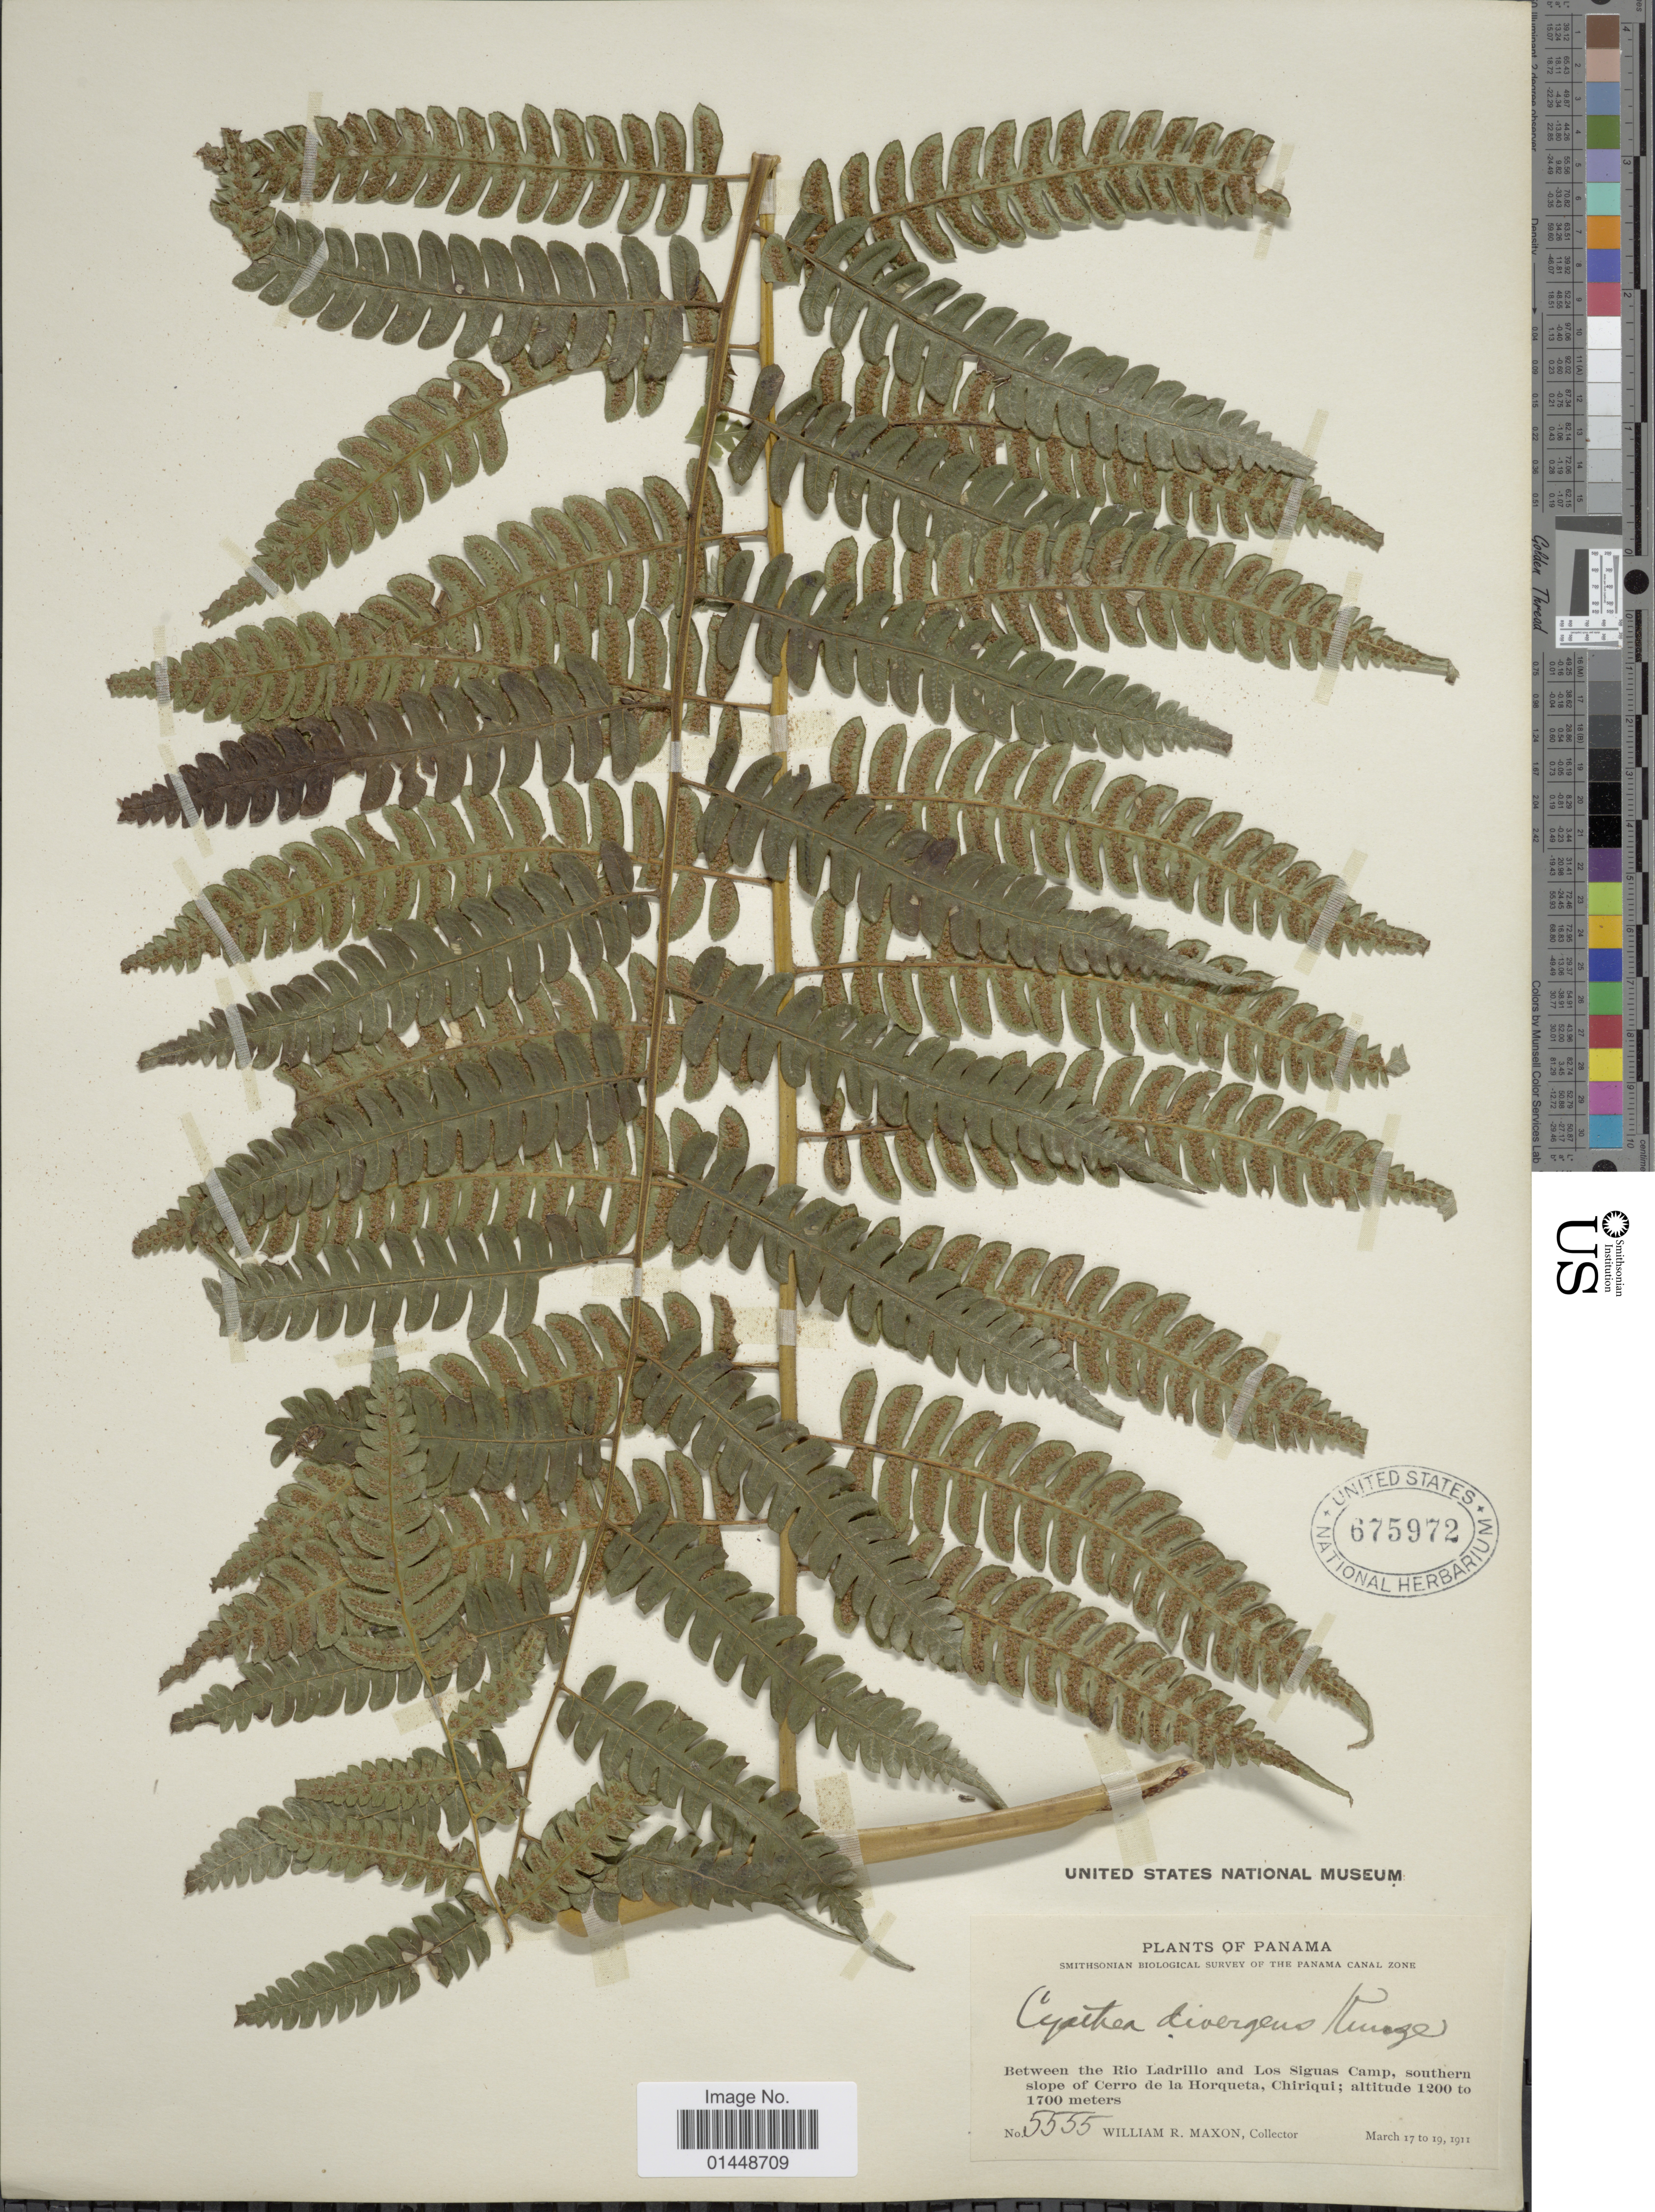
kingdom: Plantae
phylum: Tracheophyta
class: Polypodiopsida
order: Cyatheales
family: Cyatheaceae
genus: Cyathea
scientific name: Cyathea divergens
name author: Kunze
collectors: W. R. Maxon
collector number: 5555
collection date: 1911-03-17/1911-03-19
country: Panama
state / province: Chiriqui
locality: Between the Rio Ladrillo and Los Siguas Camp, southern slope of Cerro de la Horqueta, Chiriqui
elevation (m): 1200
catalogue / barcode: US 675972